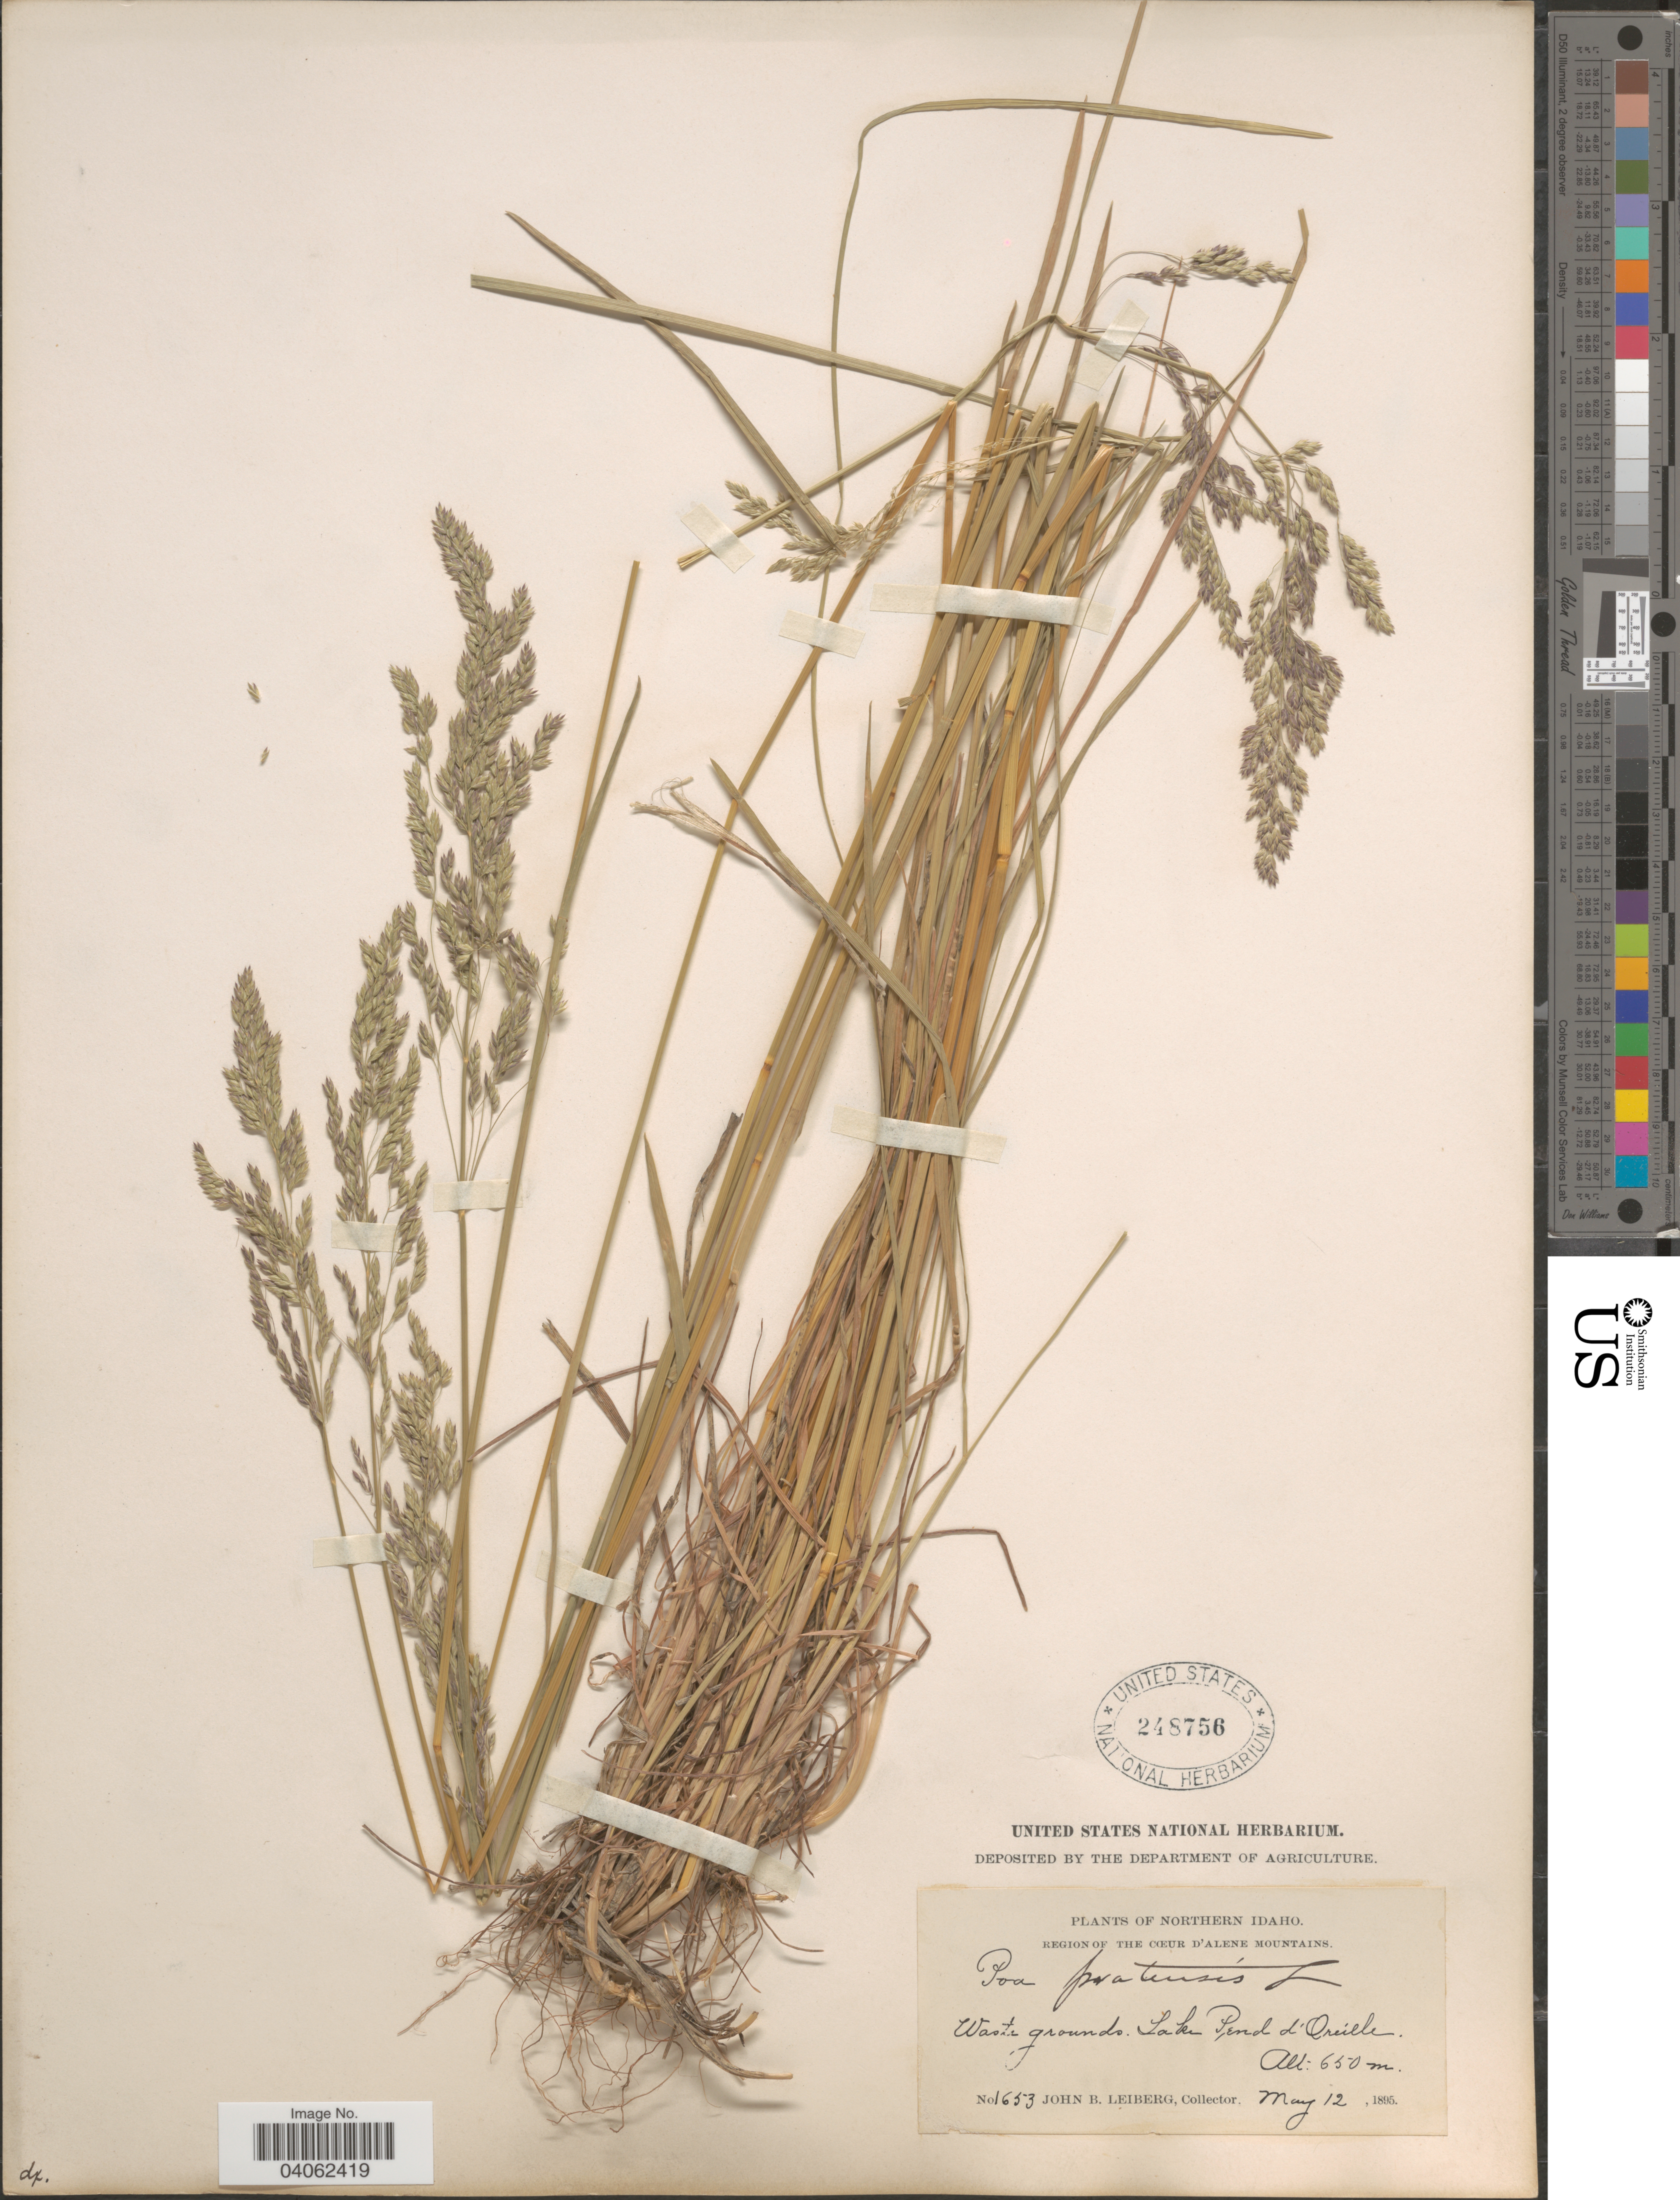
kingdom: Plantae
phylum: Tracheophyta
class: Liliopsida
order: Poales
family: Poaceae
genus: Poa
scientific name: Poa pratensis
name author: L.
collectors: J. B. Leiberg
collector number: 1653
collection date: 1895-05-12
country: United States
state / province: Idaho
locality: Northern Idaho. Region of the Cœur d'Alene Mountains. Lake Pend d'Oreille.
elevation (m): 650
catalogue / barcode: US 248756